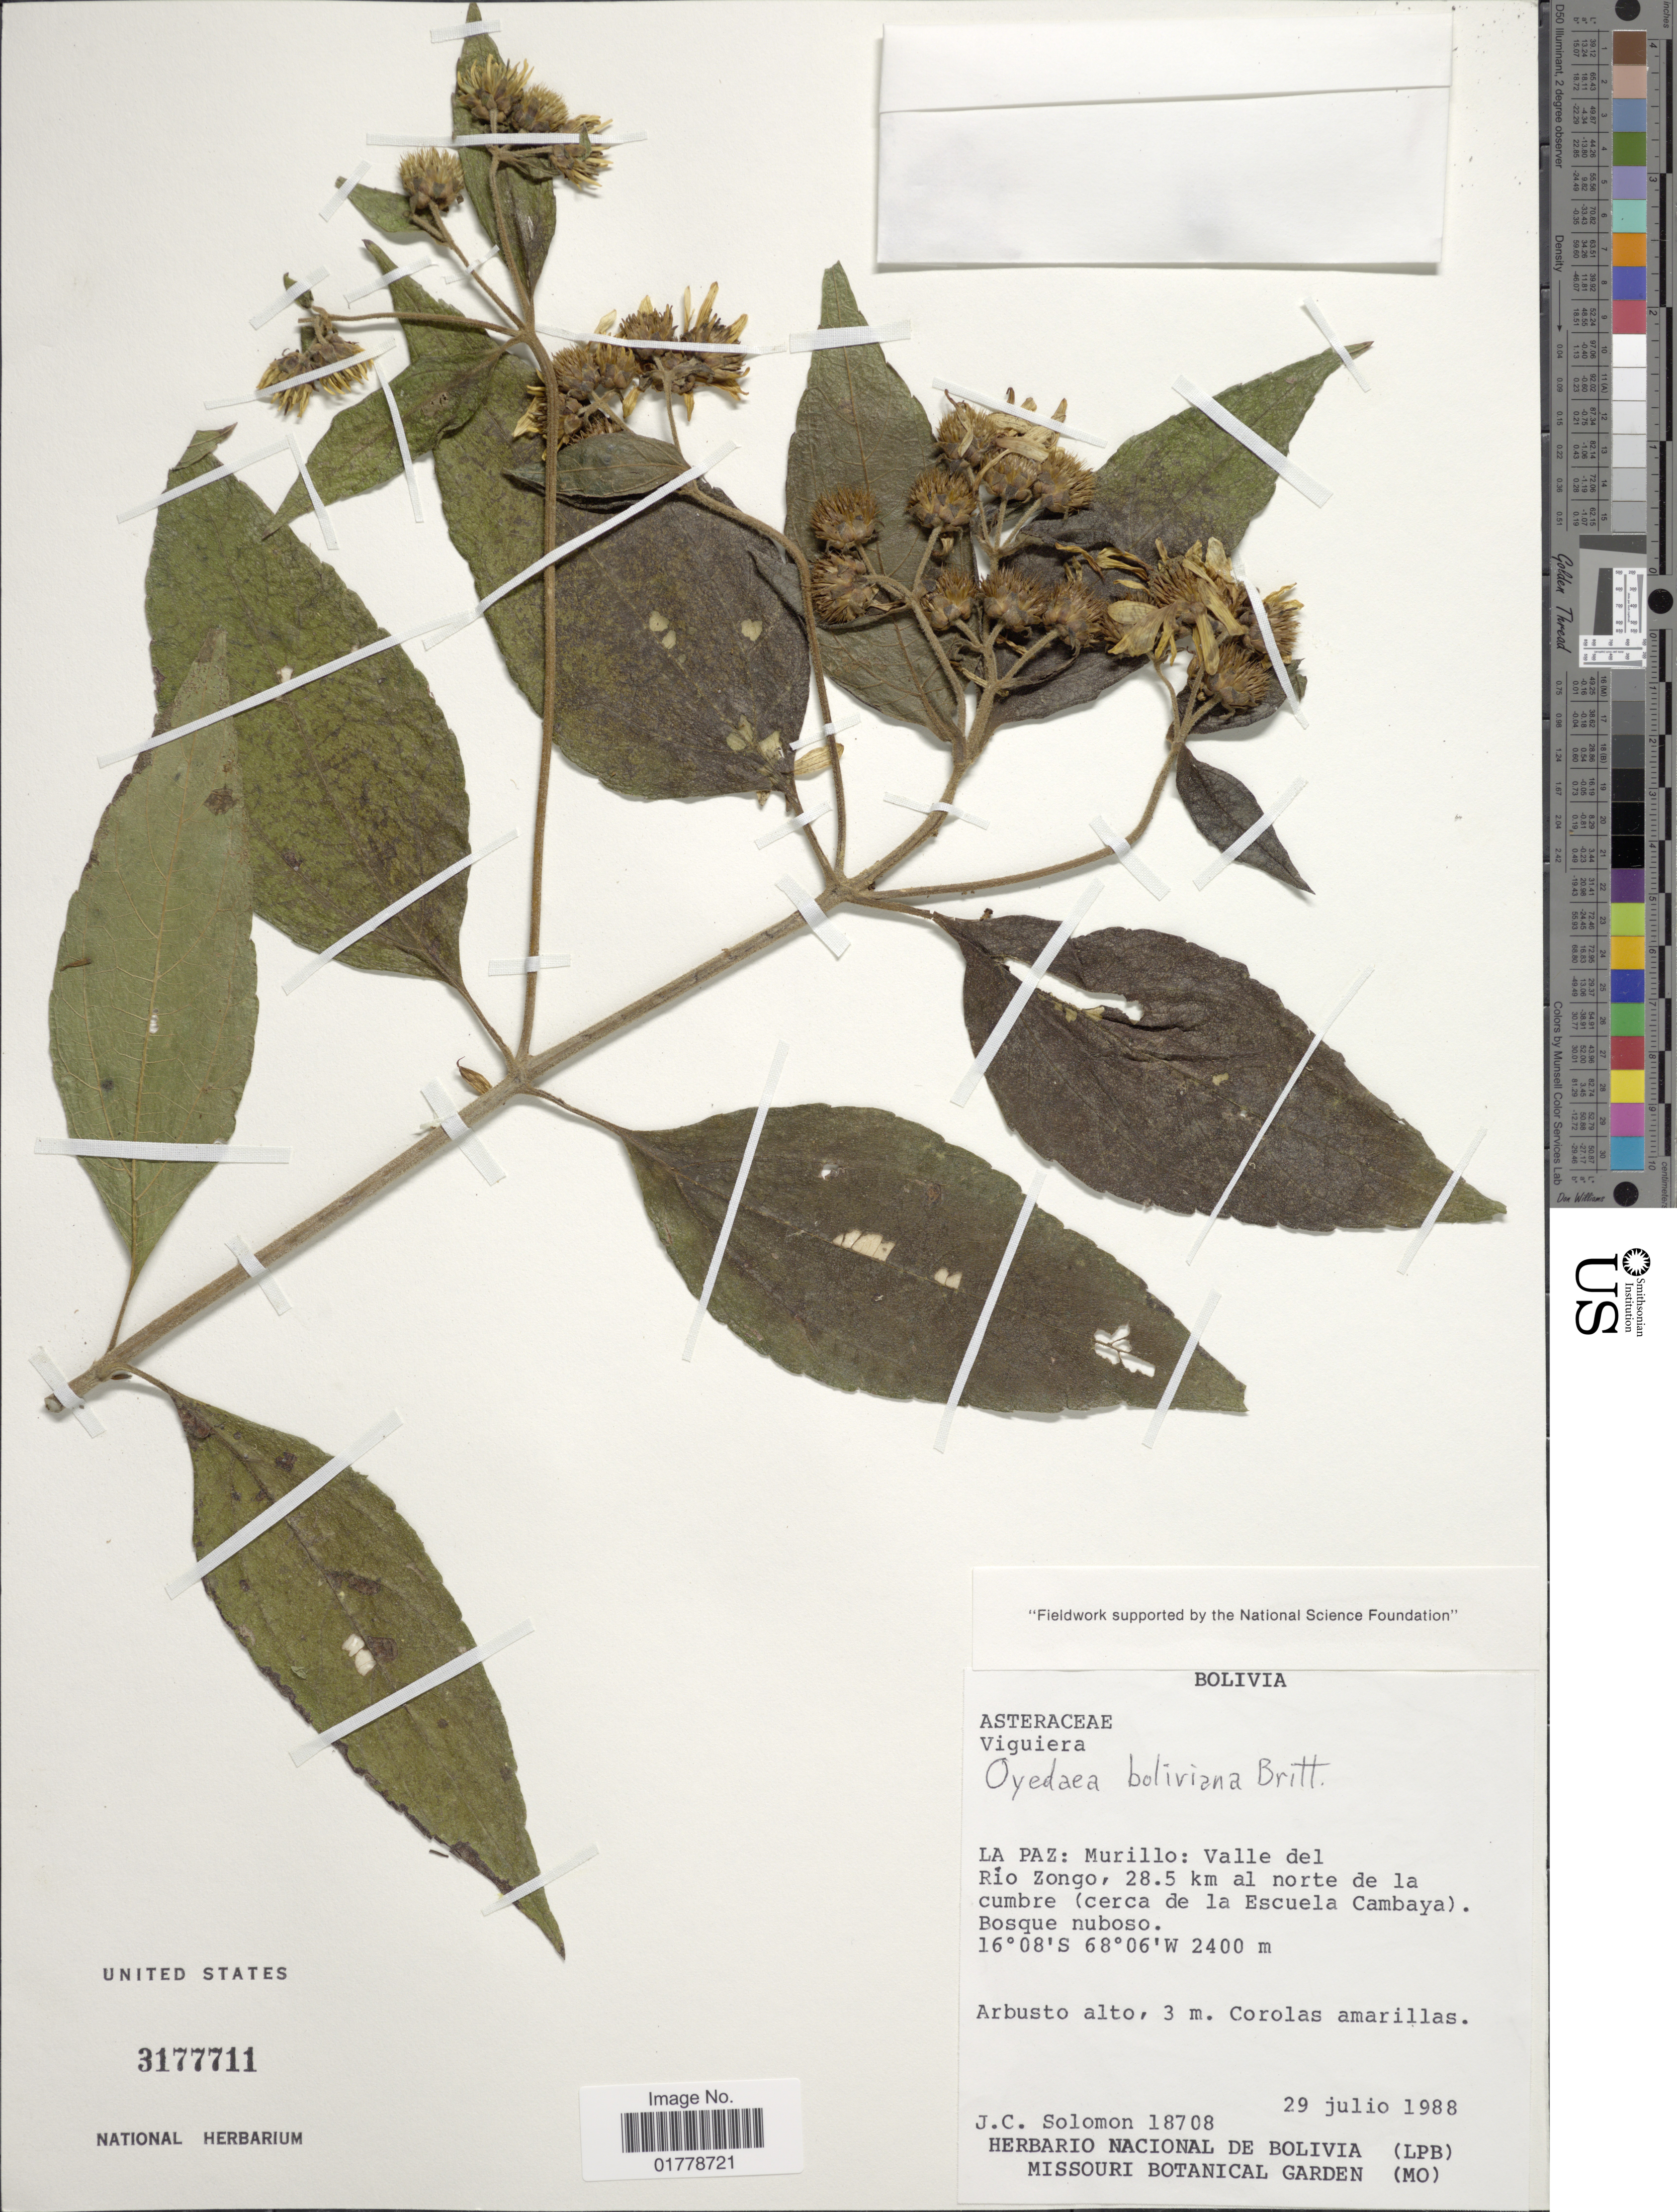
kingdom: Plantae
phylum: Tracheophyta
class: Magnoliopsida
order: Asterales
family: Asteraceae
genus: Oyedaea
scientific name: Oyedaea boliviana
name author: Britton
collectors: J. C. Solomon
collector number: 18708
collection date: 1988-07-29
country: Bolivia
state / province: La Paz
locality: La Paz: Murillo: Valle del Río Zongo, 28.5 km al norte de la cumbre (cerca de la Escuela Cambaya)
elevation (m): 2400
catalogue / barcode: US 3177711